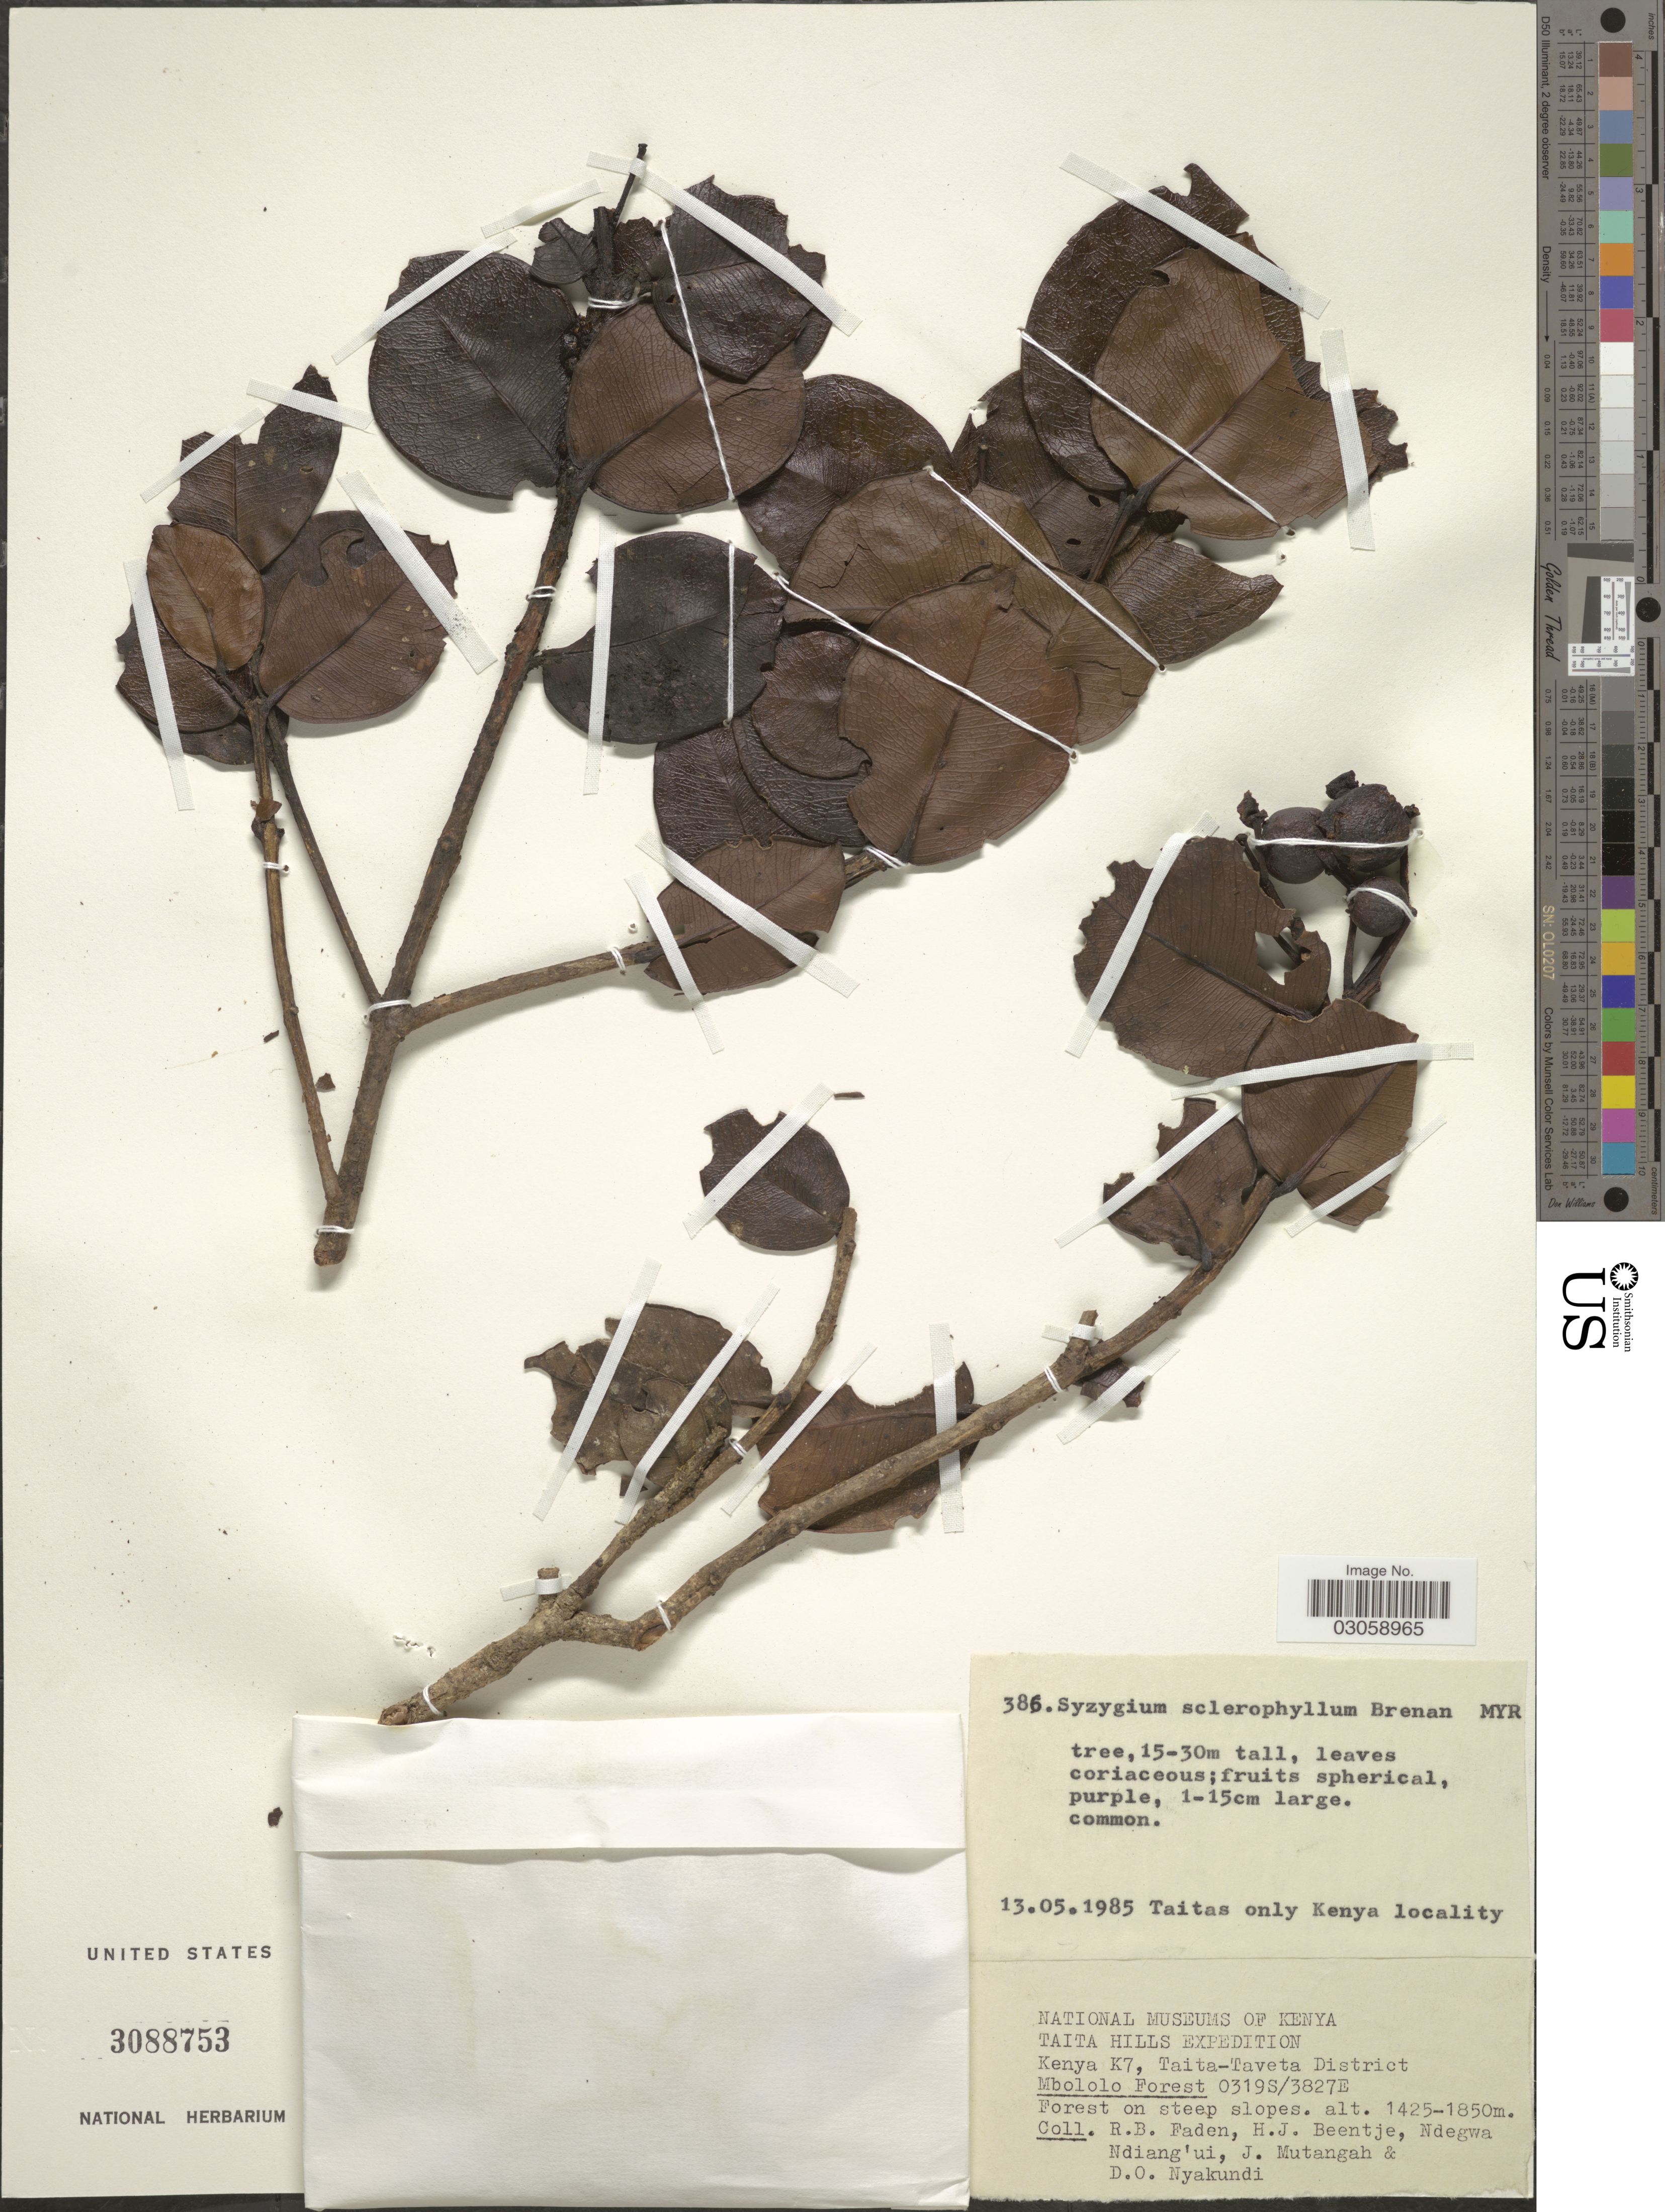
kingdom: Plantae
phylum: Tracheophyta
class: Magnoliopsida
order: Myrtales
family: Myrtaceae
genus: Syzygium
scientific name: Syzygium sclerophyllum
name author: Thwaites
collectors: R. B. Faden, H. J. Beentje, Ndegwa Ndiang'ui, J. Mutangah & D. Nyakundi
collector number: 386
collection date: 1985-05-13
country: Kenya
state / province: Taita Taveta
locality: Taita Hills, Kenya K7, Taita-Taveta District, Mbololo Forest.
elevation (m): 1425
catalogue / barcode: US 3088753